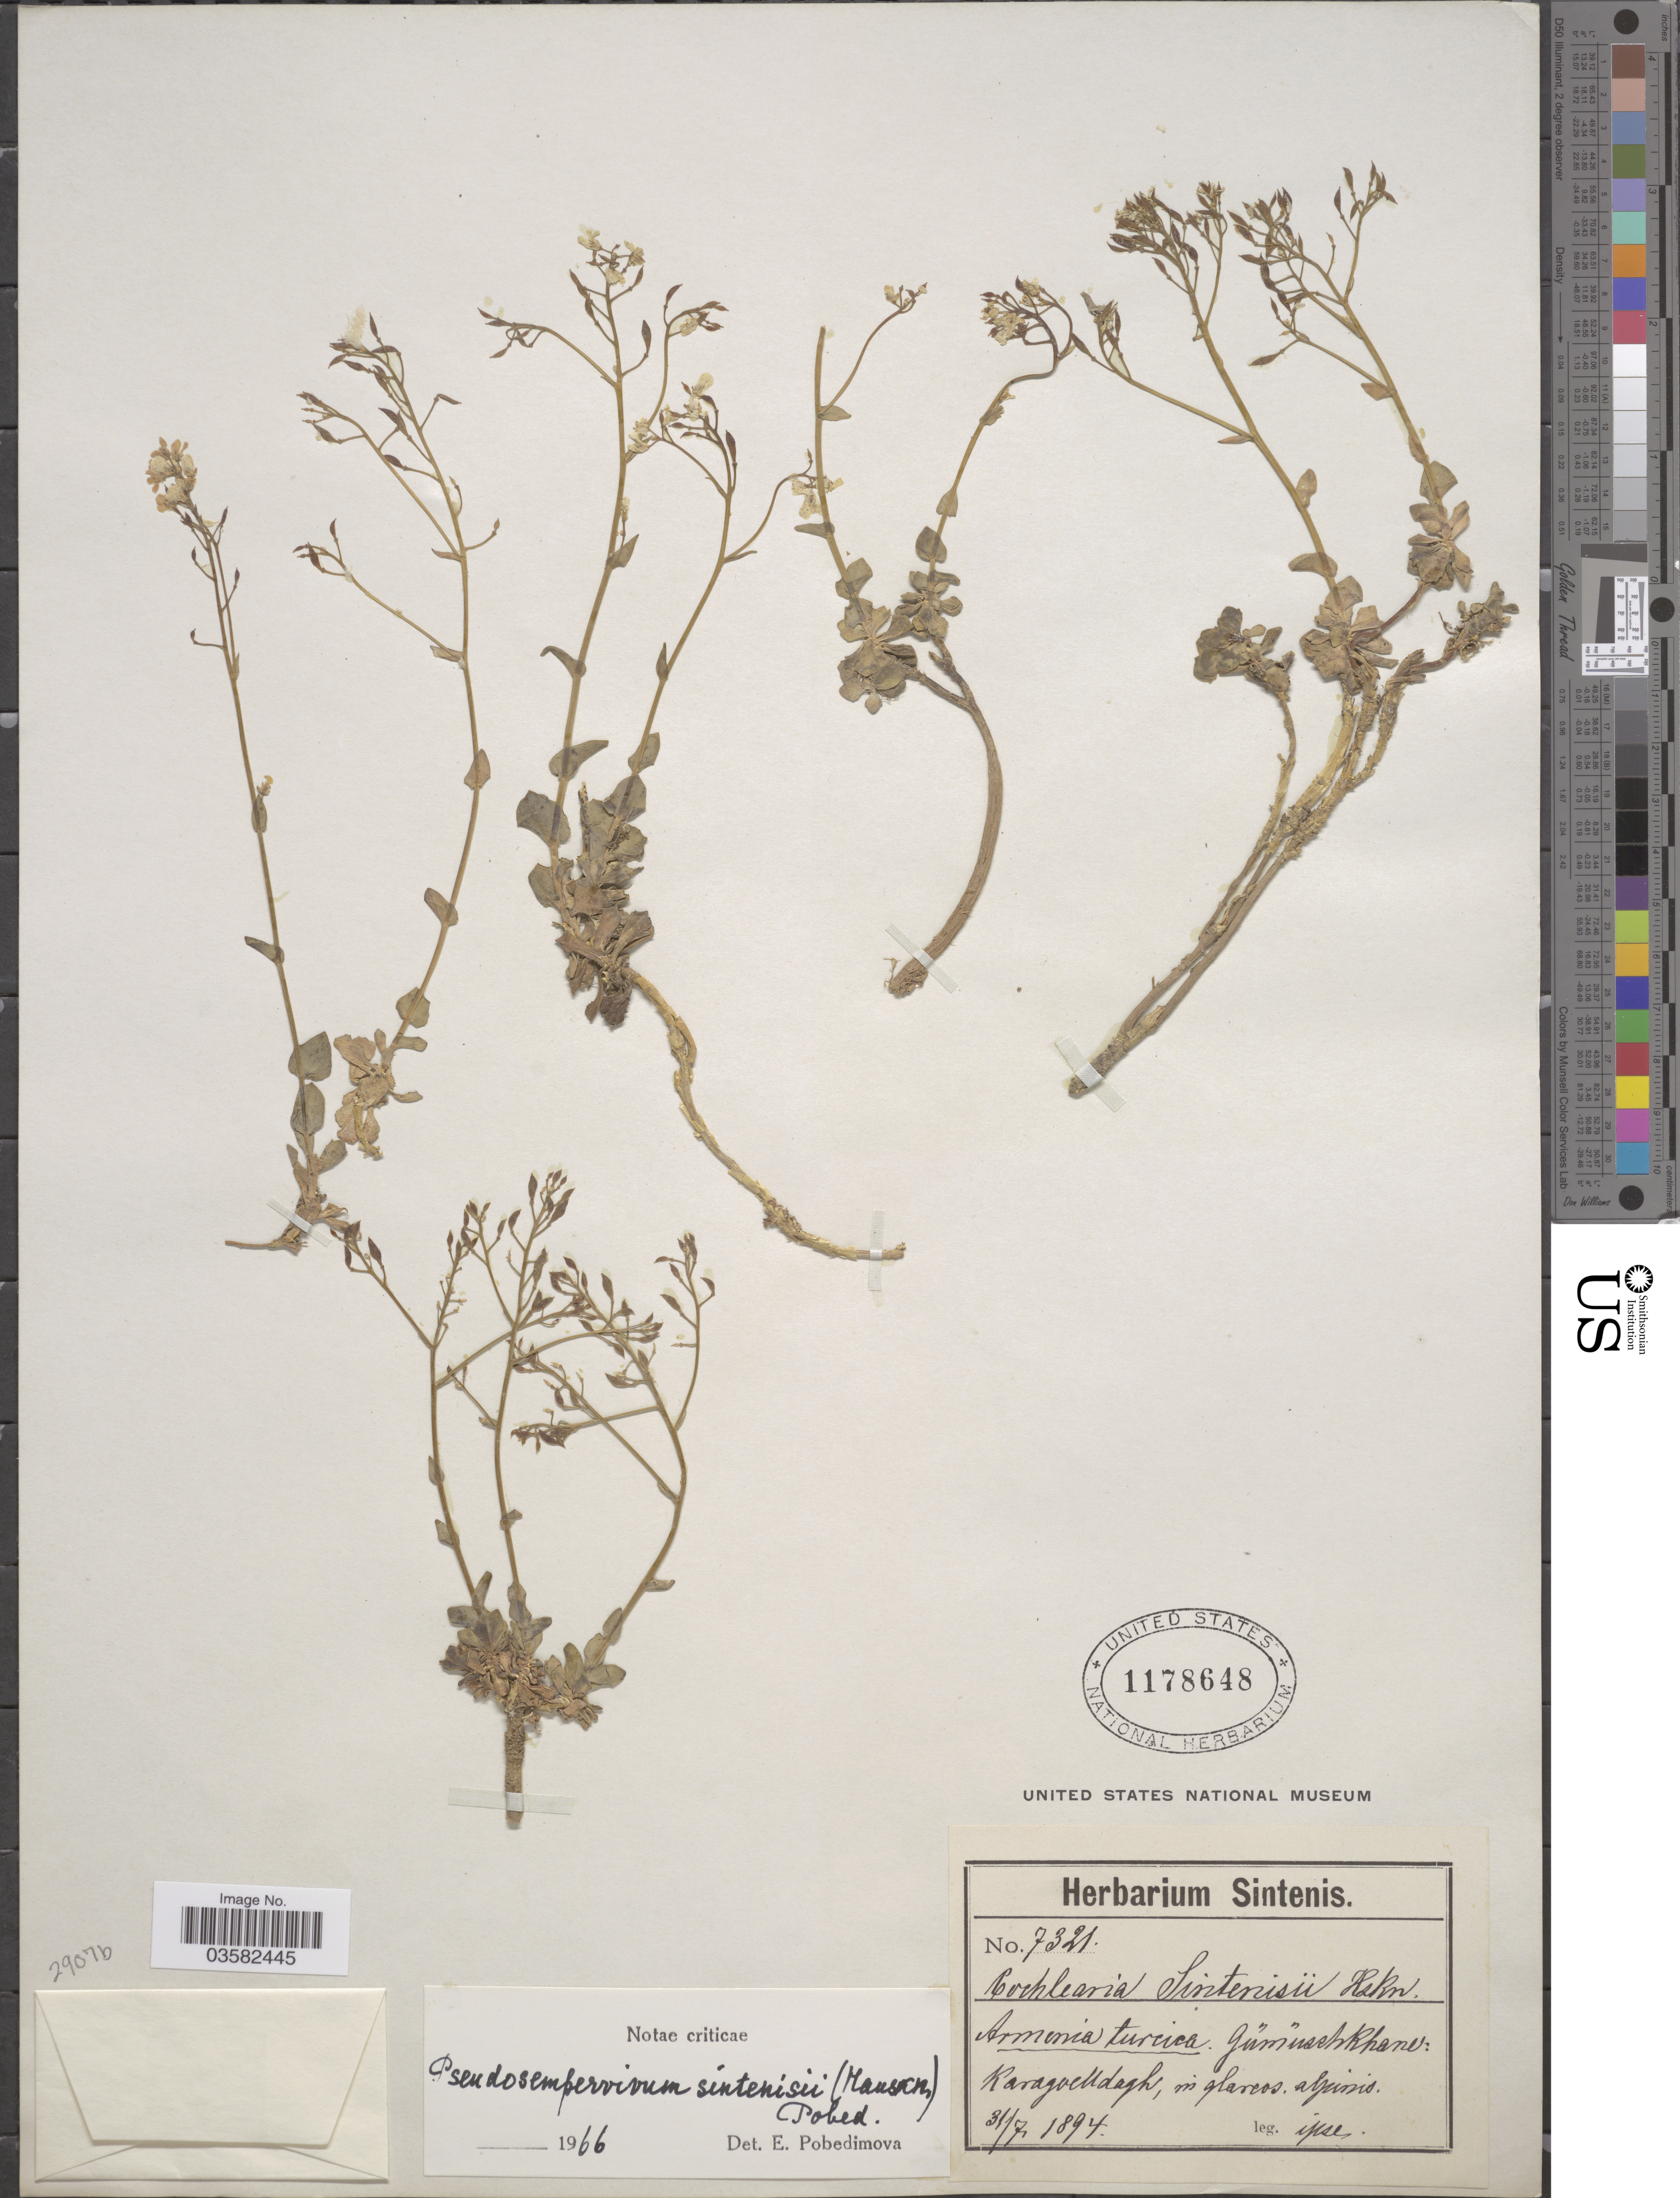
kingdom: Plantae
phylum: Tracheophyta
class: Magnoliopsida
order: Brassicales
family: Brassicaceae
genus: Pseudosempervivum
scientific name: Pseudosempervivum sintenisii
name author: (Hausskn. ex Bornm.) Pobed.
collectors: -. Sintenis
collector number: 7321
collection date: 1894-07-31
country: Turkey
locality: Armenia turcica. Gümüsschkhane: Karagvelldagh, in glareos. alpinis.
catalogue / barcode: US 1178648